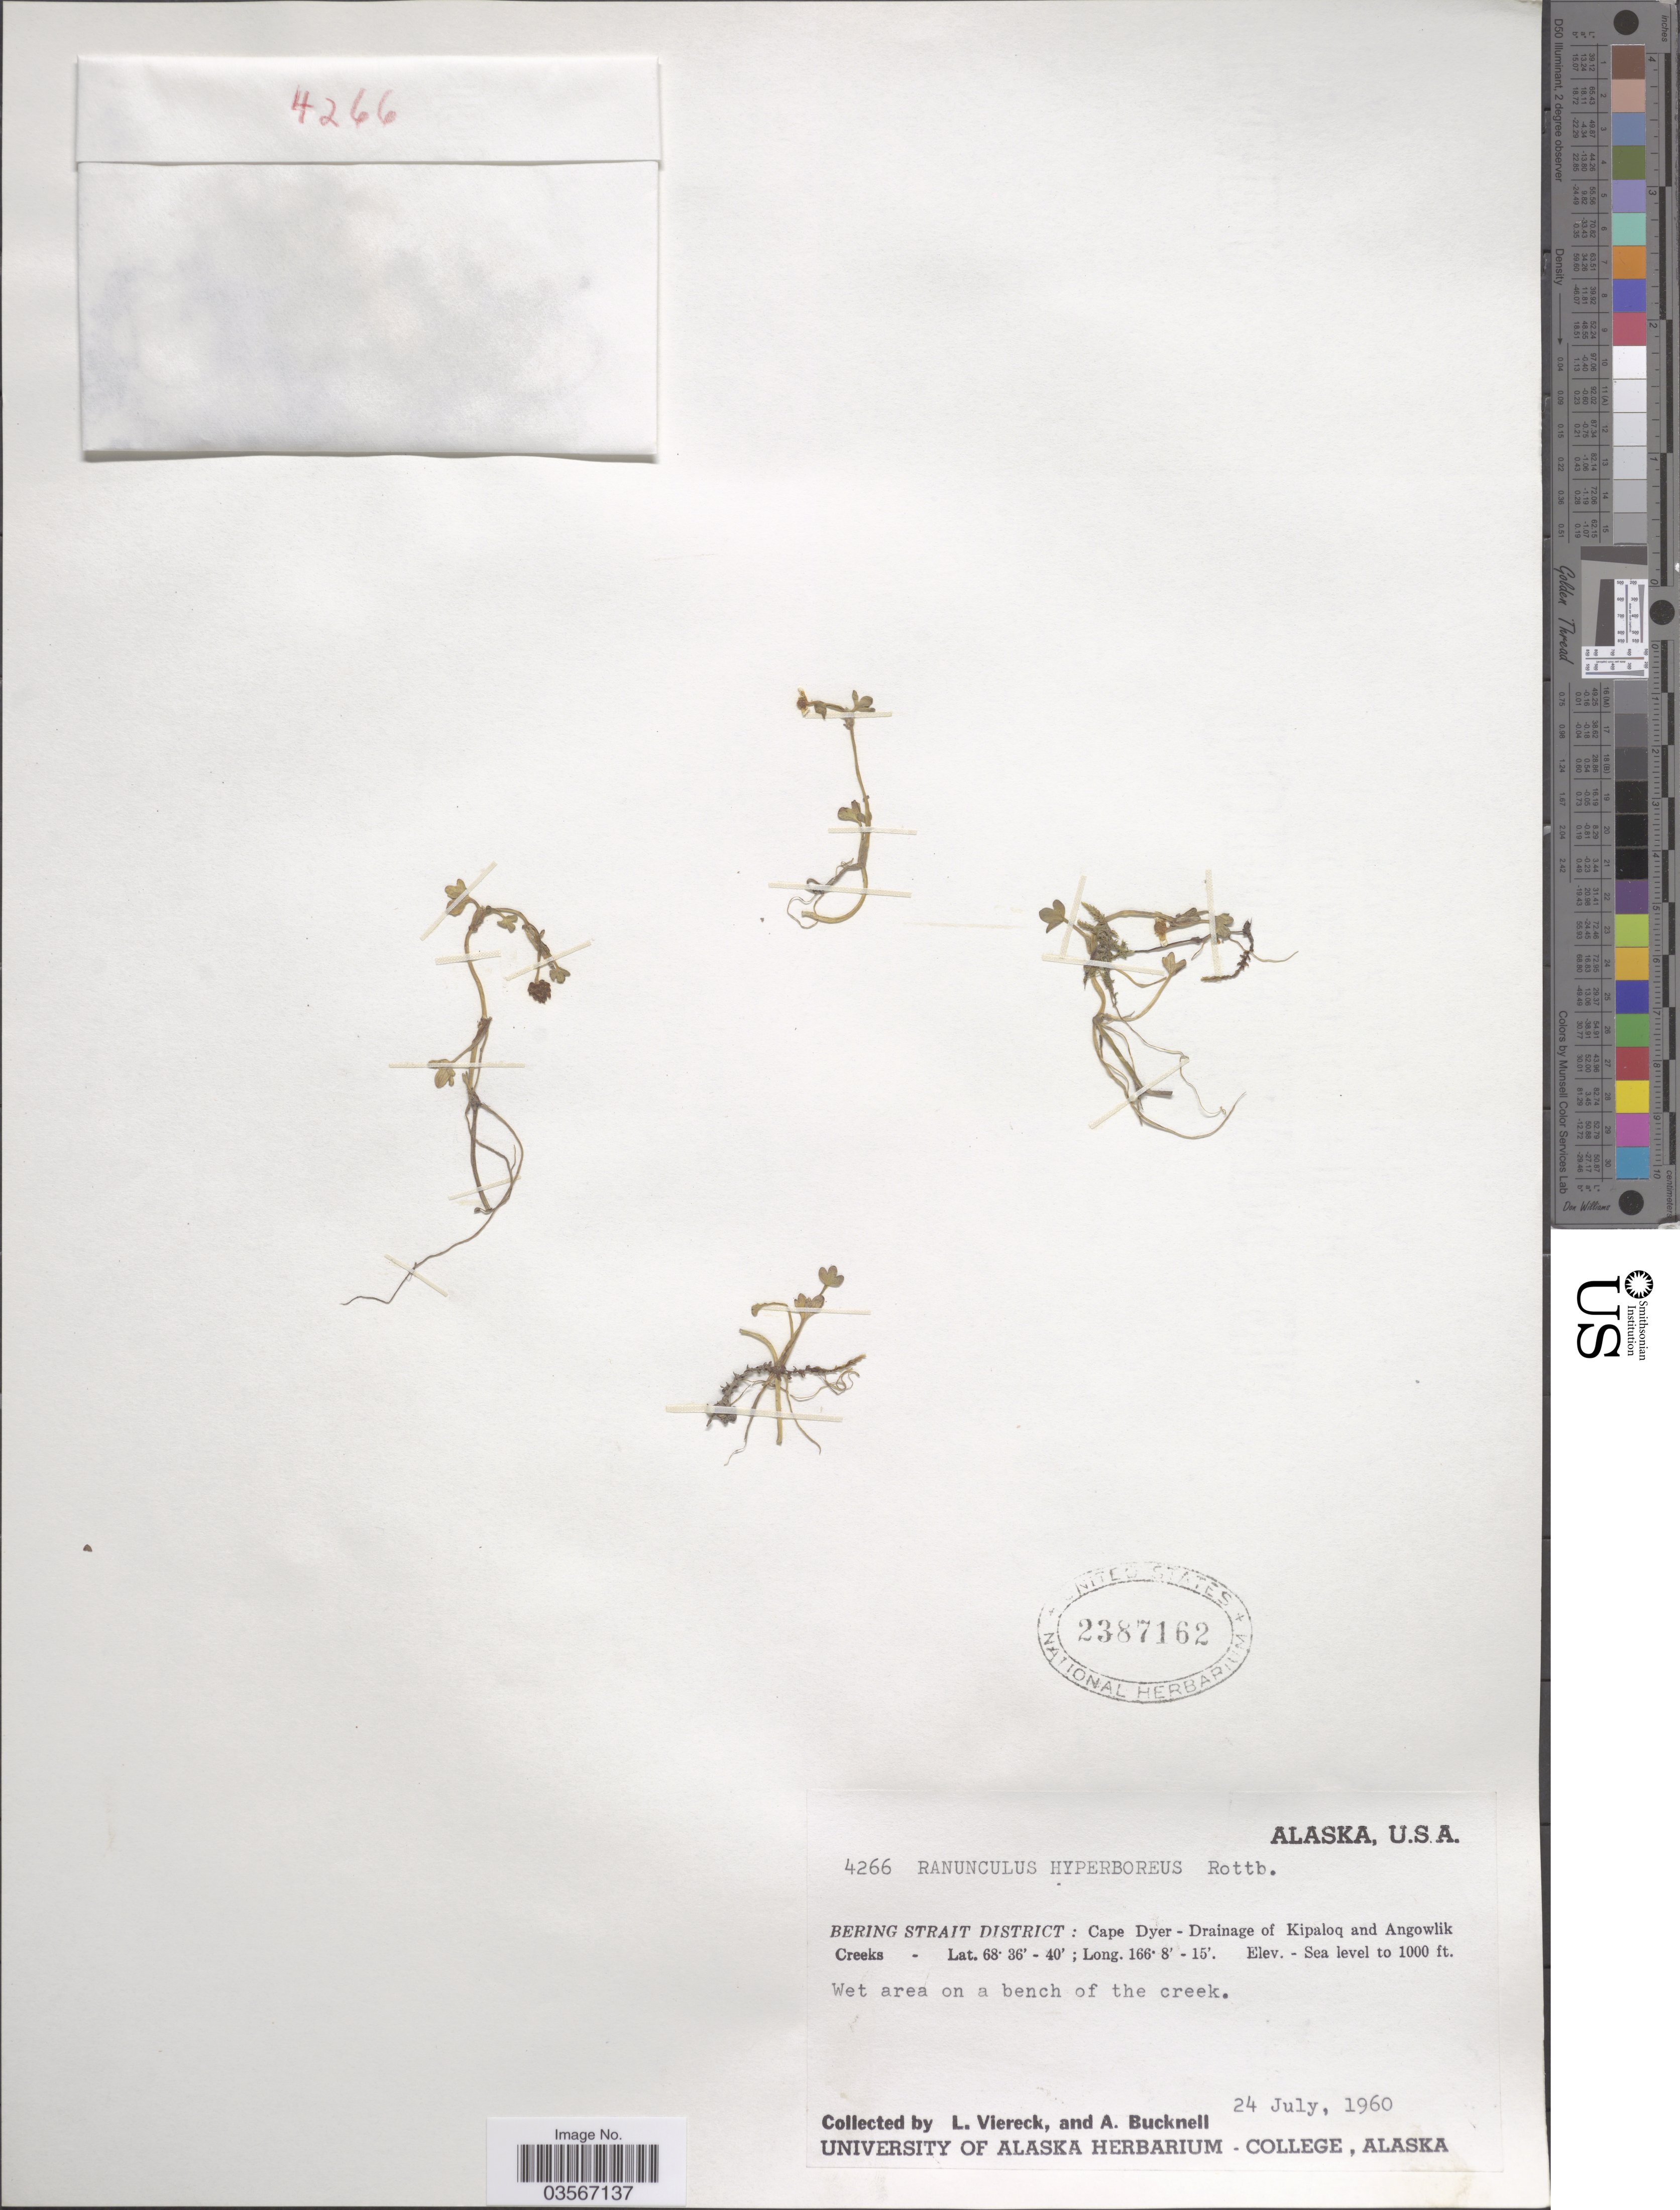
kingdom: Plantae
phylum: Tracheophyta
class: Magnoliopsida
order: Ranunculales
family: Ranunculaceae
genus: Ranunculus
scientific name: Ranunculus hyperboreus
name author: Rottb.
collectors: L. Viereck & A. Bucknell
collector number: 4266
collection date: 1960-07-24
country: United States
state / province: Alaska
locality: Bering Strait District: Cape Dyer - Drainage of Kipaloq and Angowlik Creeks.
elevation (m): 0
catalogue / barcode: US 2387162